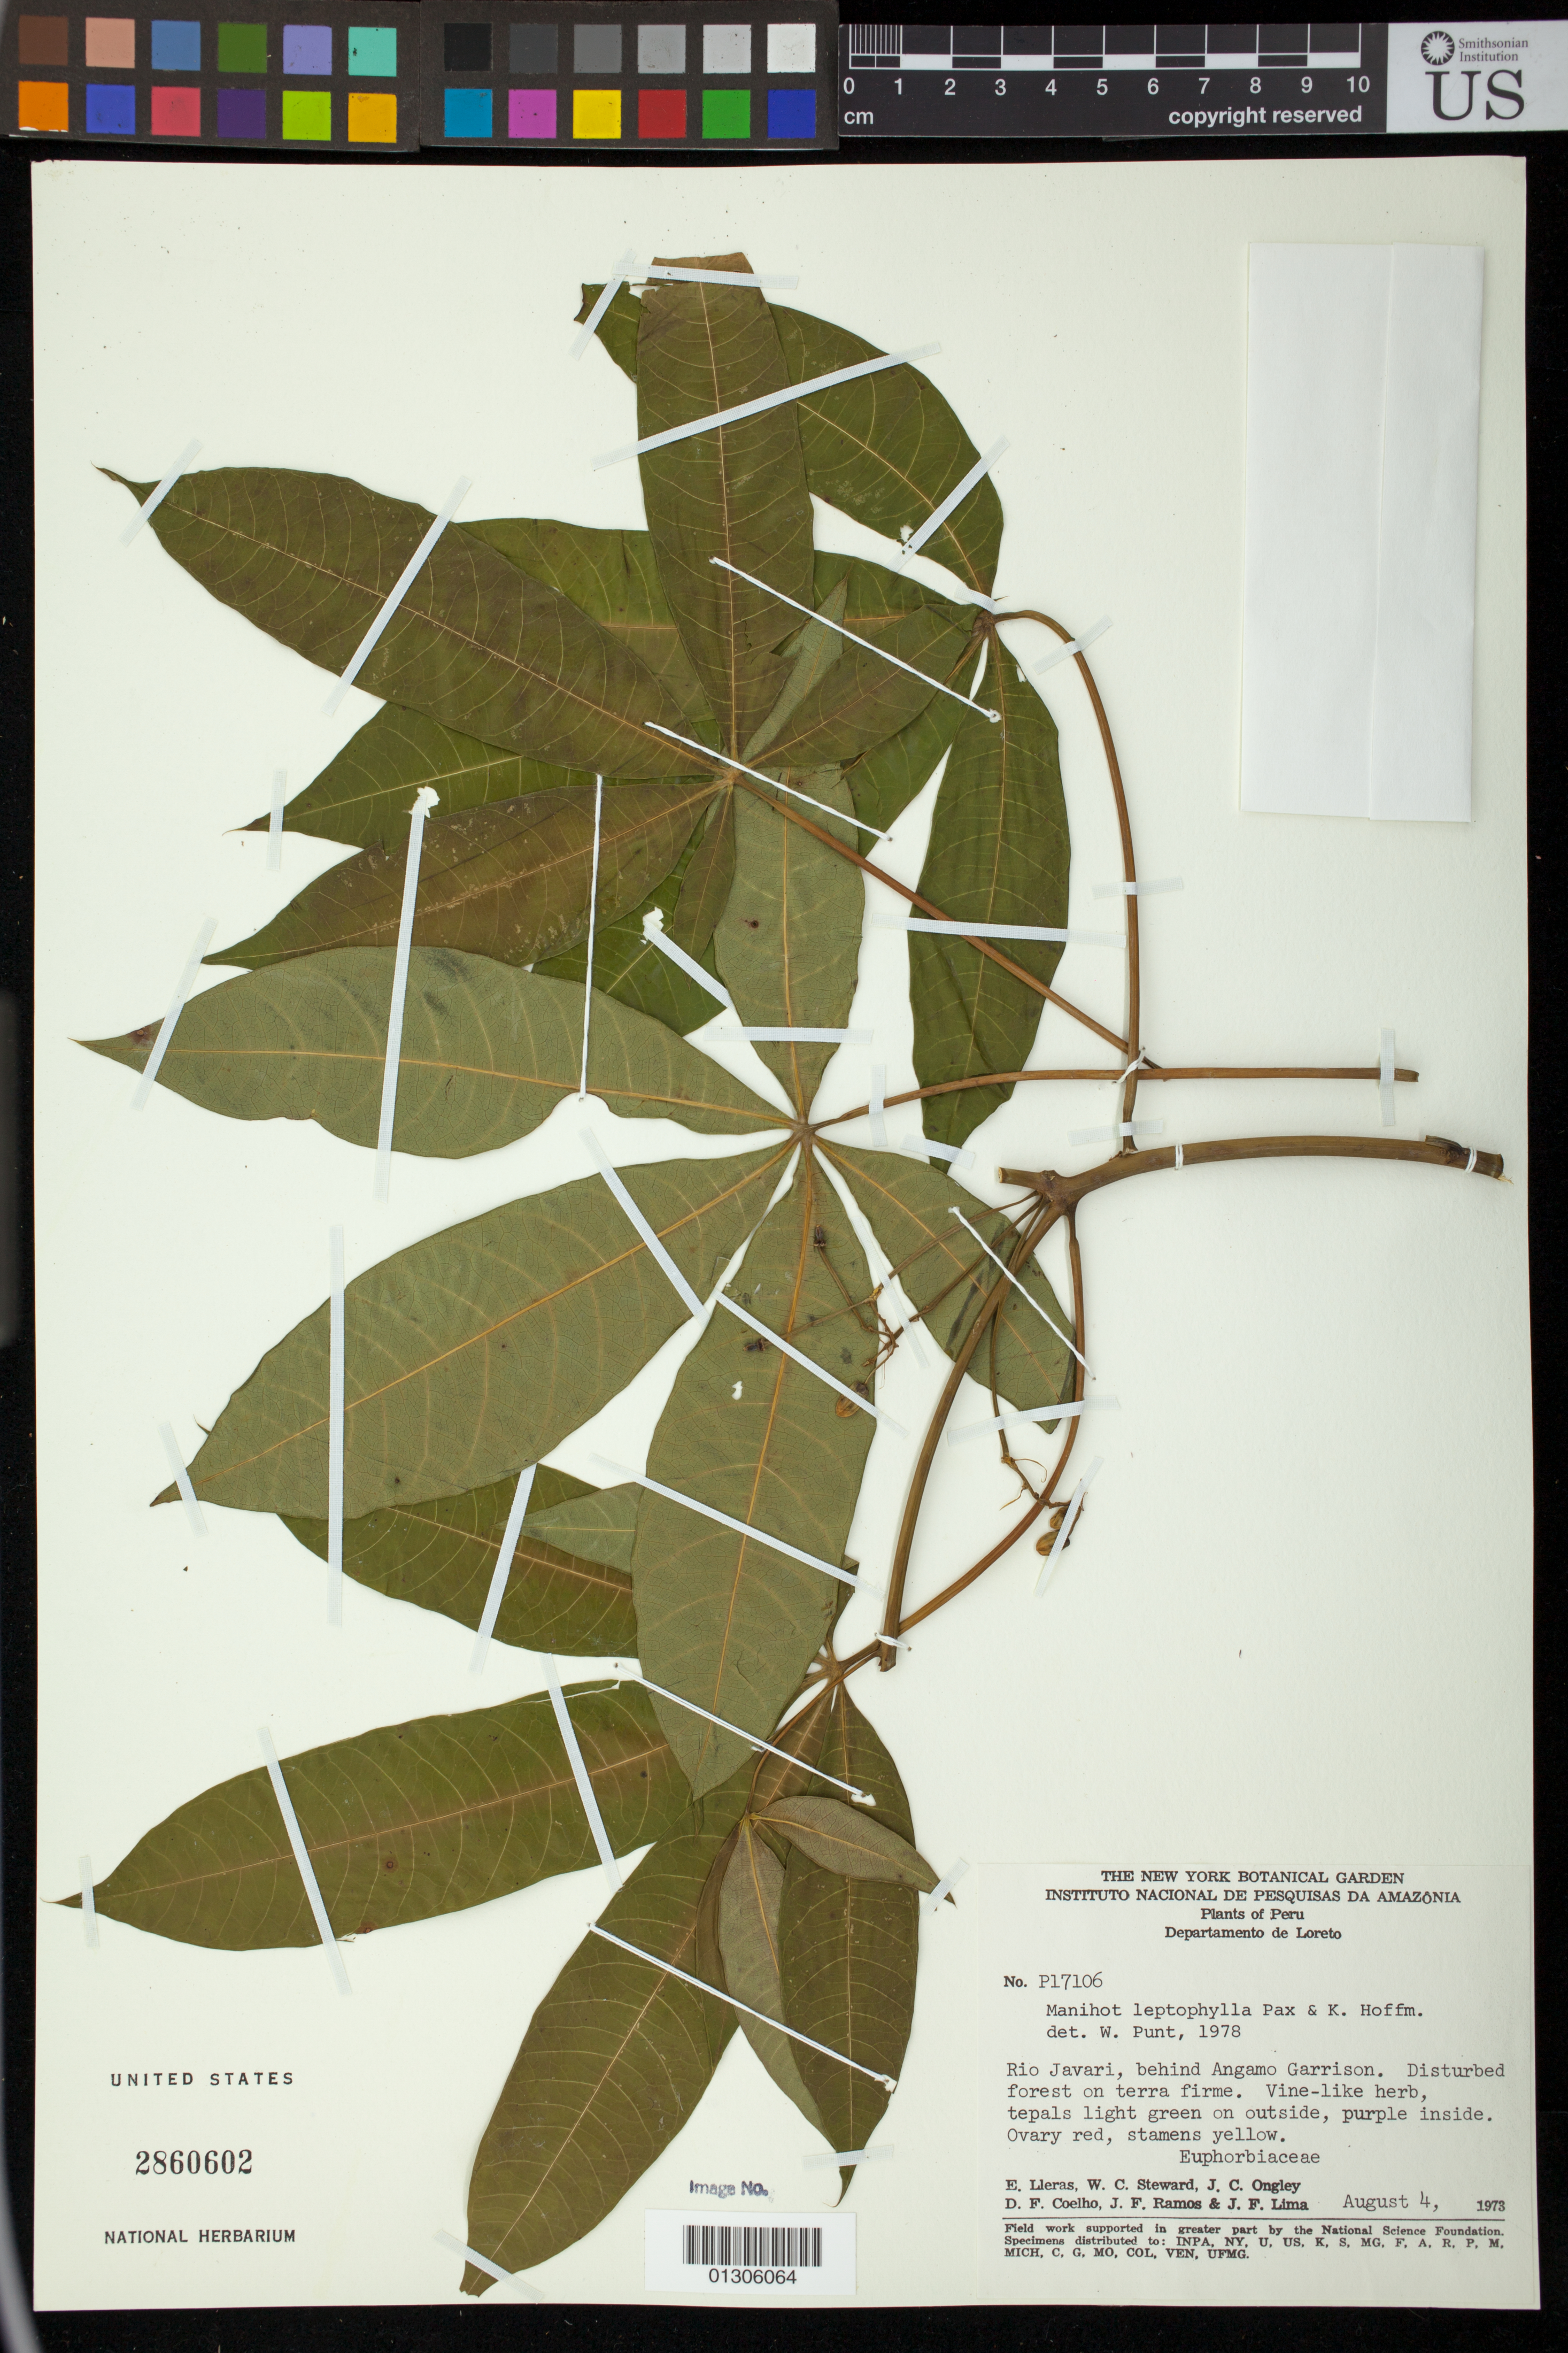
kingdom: Plantae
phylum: Tracheophyta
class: Magnoliopsida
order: Malpighiales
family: Euphorbiaceae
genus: Manihot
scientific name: Manihot leptophylla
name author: Pax in Engl.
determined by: Punt, W.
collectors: E. Lieras, W. C. Steward, J. C. Ongley, D. F. Coêlho, J. F. Ramos & J. F. Lima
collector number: P17106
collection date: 1973-04-08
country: Peru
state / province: Loreto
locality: Rio Javari, behind Angamo garrison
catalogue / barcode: US 2860602